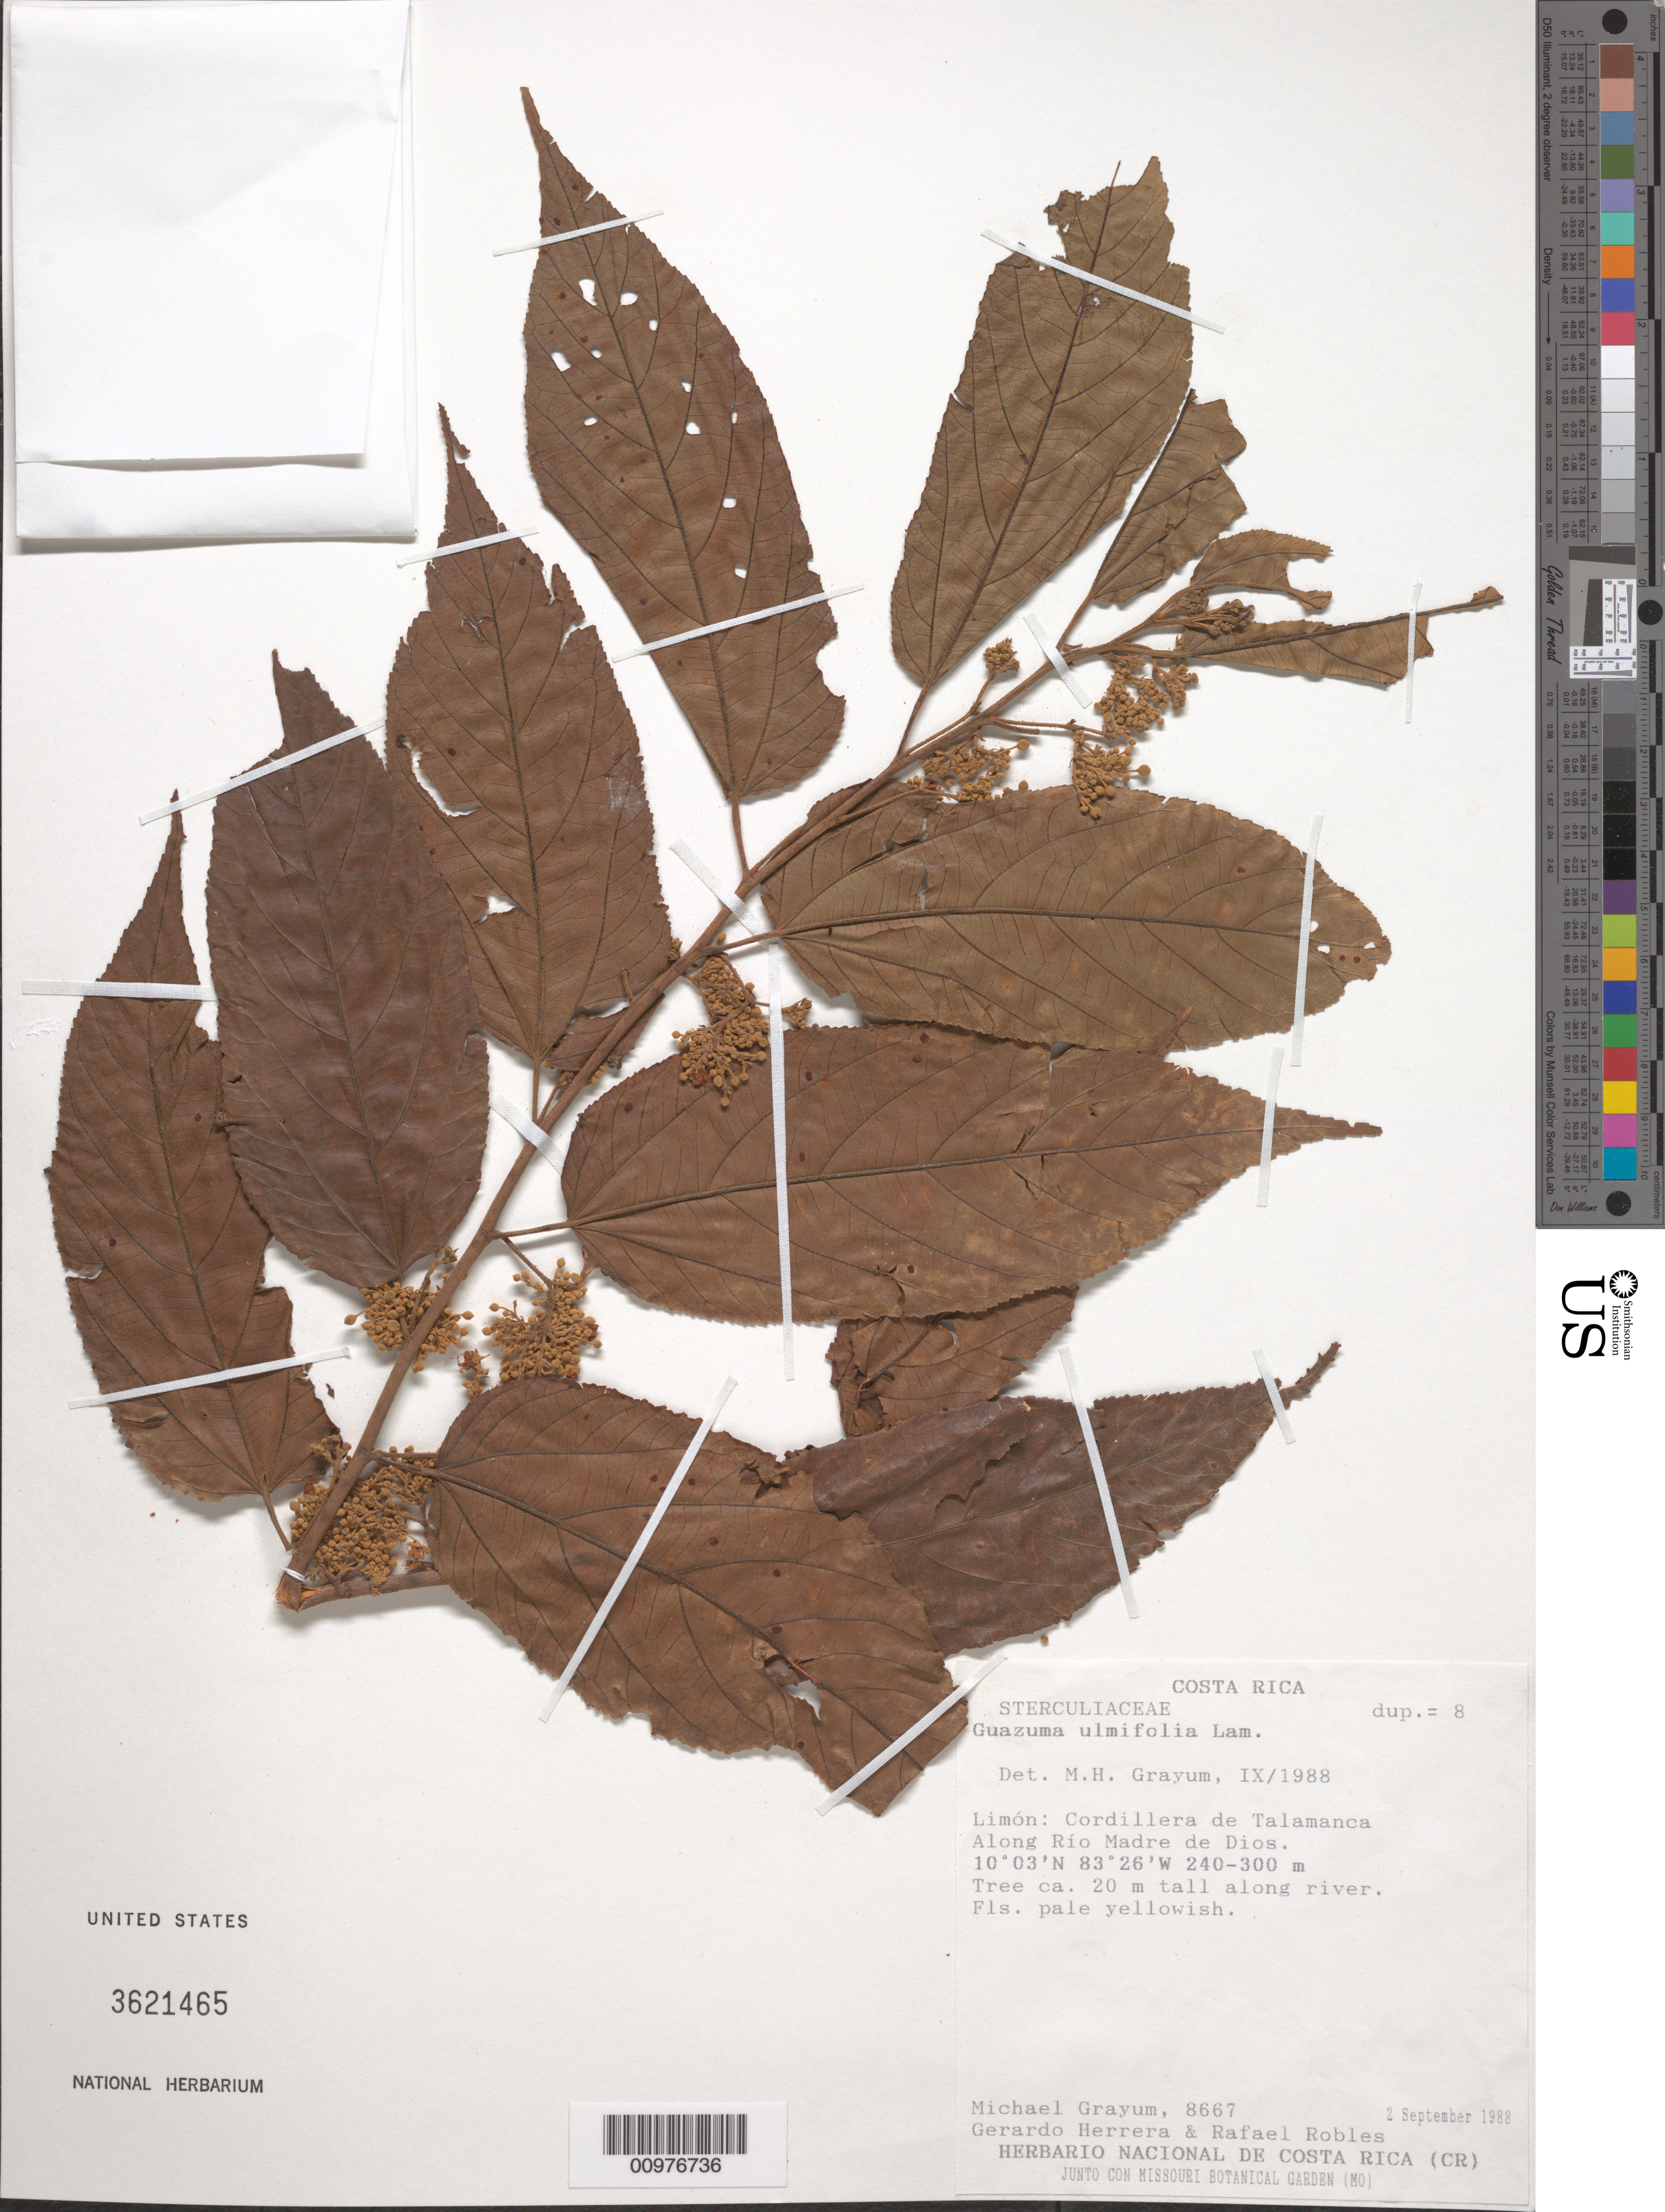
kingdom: Plantae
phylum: Tracheophyta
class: Magnoliopsida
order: Malvales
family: Malvaceae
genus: Guazuma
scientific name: Guazuma ulmifolia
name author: Lam.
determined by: Grayum, M. H., (MO MO)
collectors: M. H. Grayum et al.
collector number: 8667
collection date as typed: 2 September 1988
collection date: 1988-09-02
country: Costa Rica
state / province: Limón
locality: Cordillera de Talamanca. Along Rio Madre de Dio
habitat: Along river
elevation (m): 240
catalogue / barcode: US 3621465